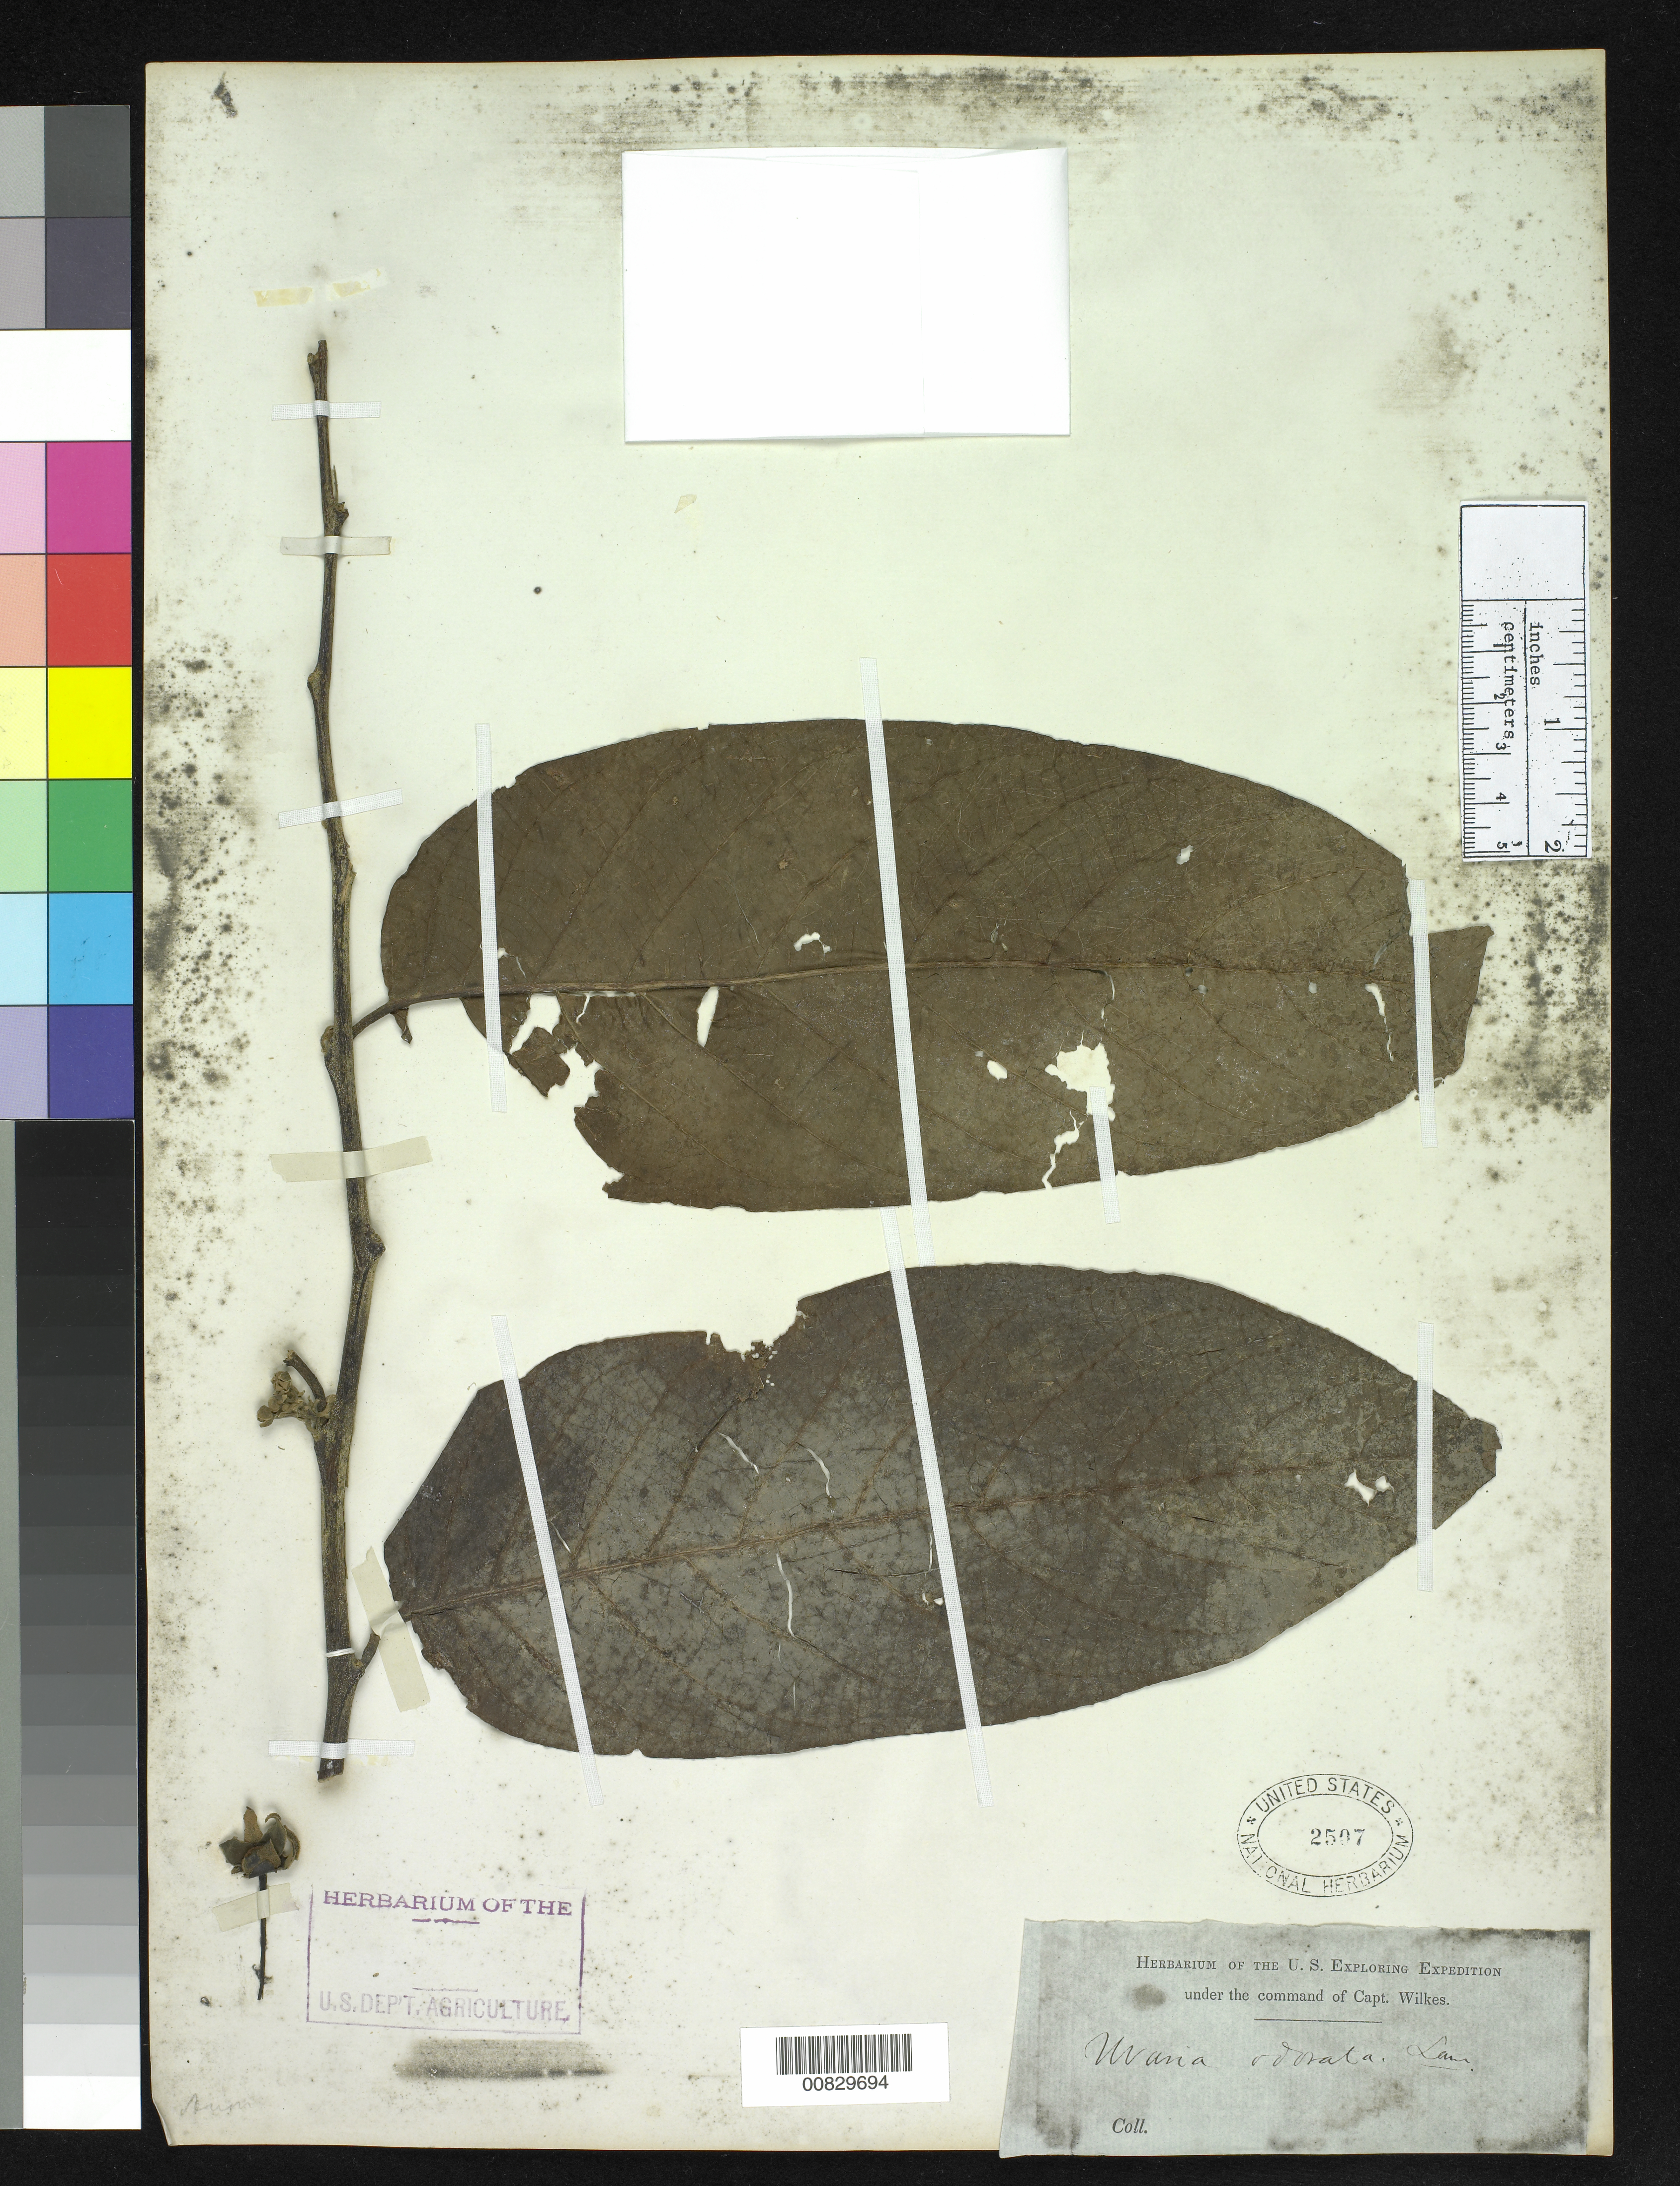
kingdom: Plantae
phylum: Tracheophyta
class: Magnoliopsida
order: Magnoliales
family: Annonaceae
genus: Cananga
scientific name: Cananga odorata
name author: (Lam.) Hook. f. & Thomson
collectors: Wilkes Explor. Exped.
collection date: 1838/1842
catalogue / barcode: US 2507